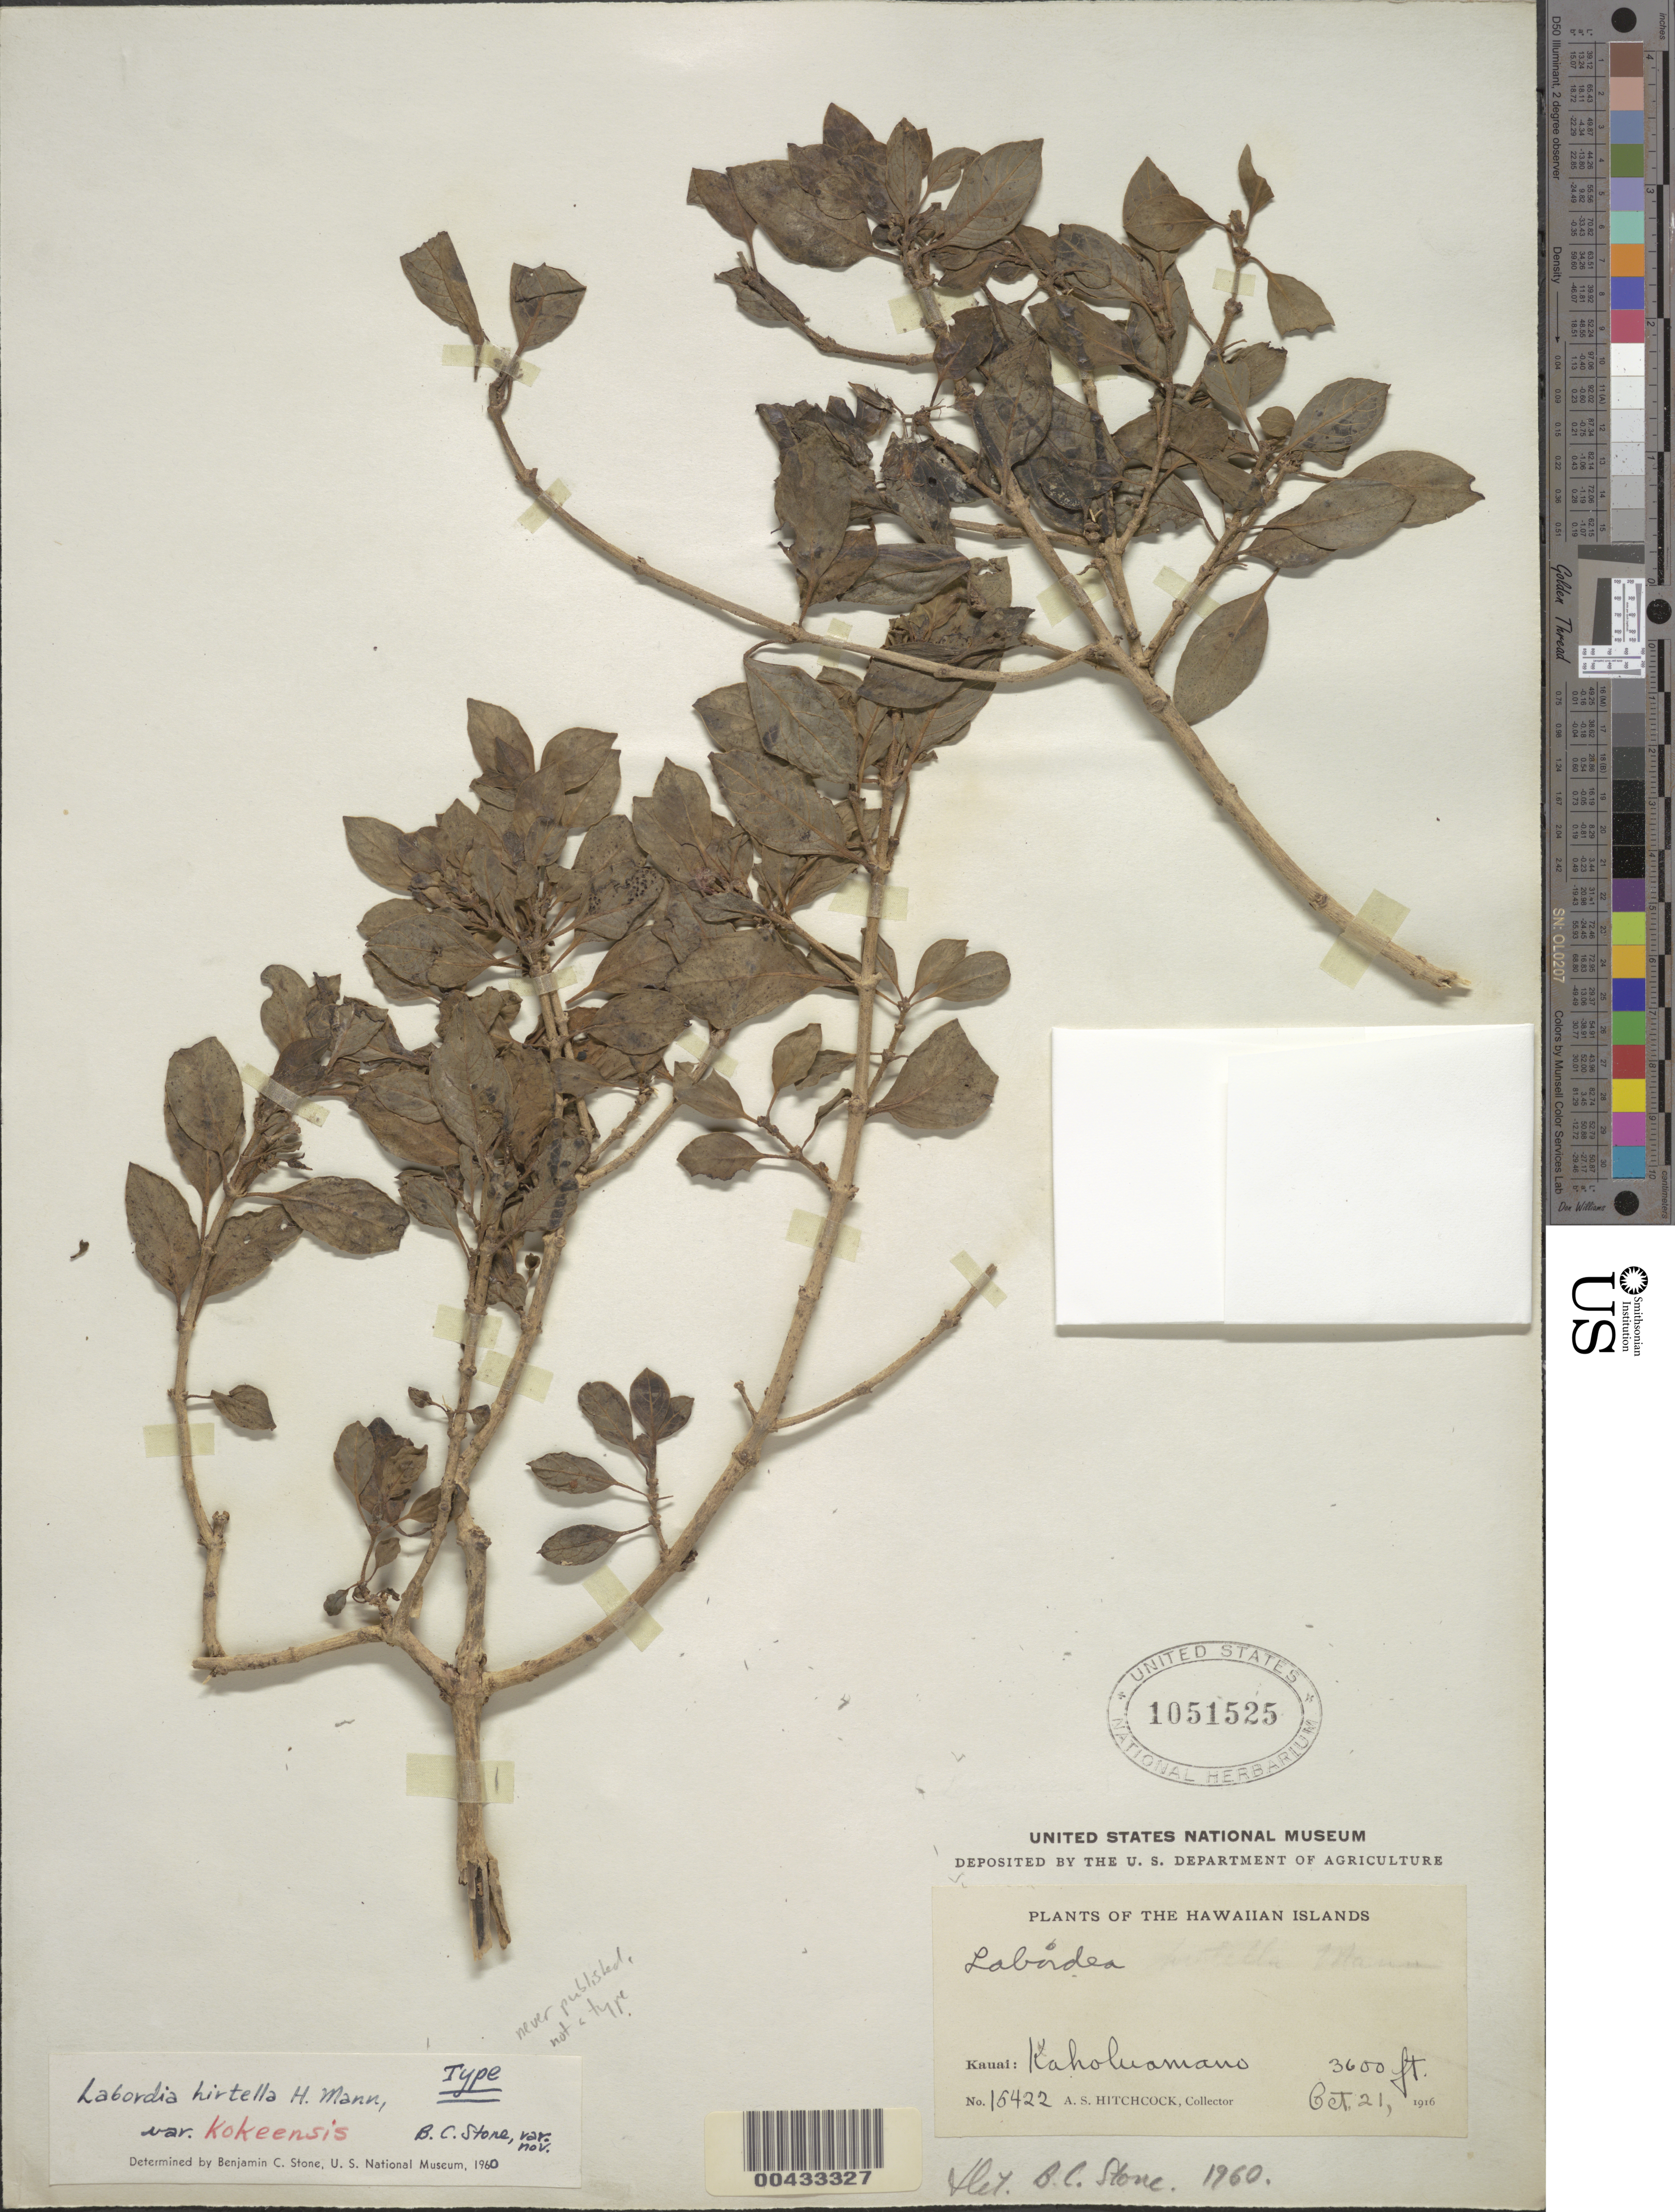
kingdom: Plantae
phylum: Tracheophyta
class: Magnoliopsida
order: Gentianales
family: Loganiaceae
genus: Geniostoma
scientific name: Geniostoma hirtellum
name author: (H. Mann) Byng & Christenh.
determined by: Wagner, W. L., (BOT), Smithsonian Institution - National Museum of Natural History (UNITED STATES)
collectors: A. S. Hitchcock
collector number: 15422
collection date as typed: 21 Oct 1916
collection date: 1916-10-21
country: United States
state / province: Hawaii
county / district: Kauai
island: Kaua'i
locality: Kaholuamono.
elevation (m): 1097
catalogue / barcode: US 1051525